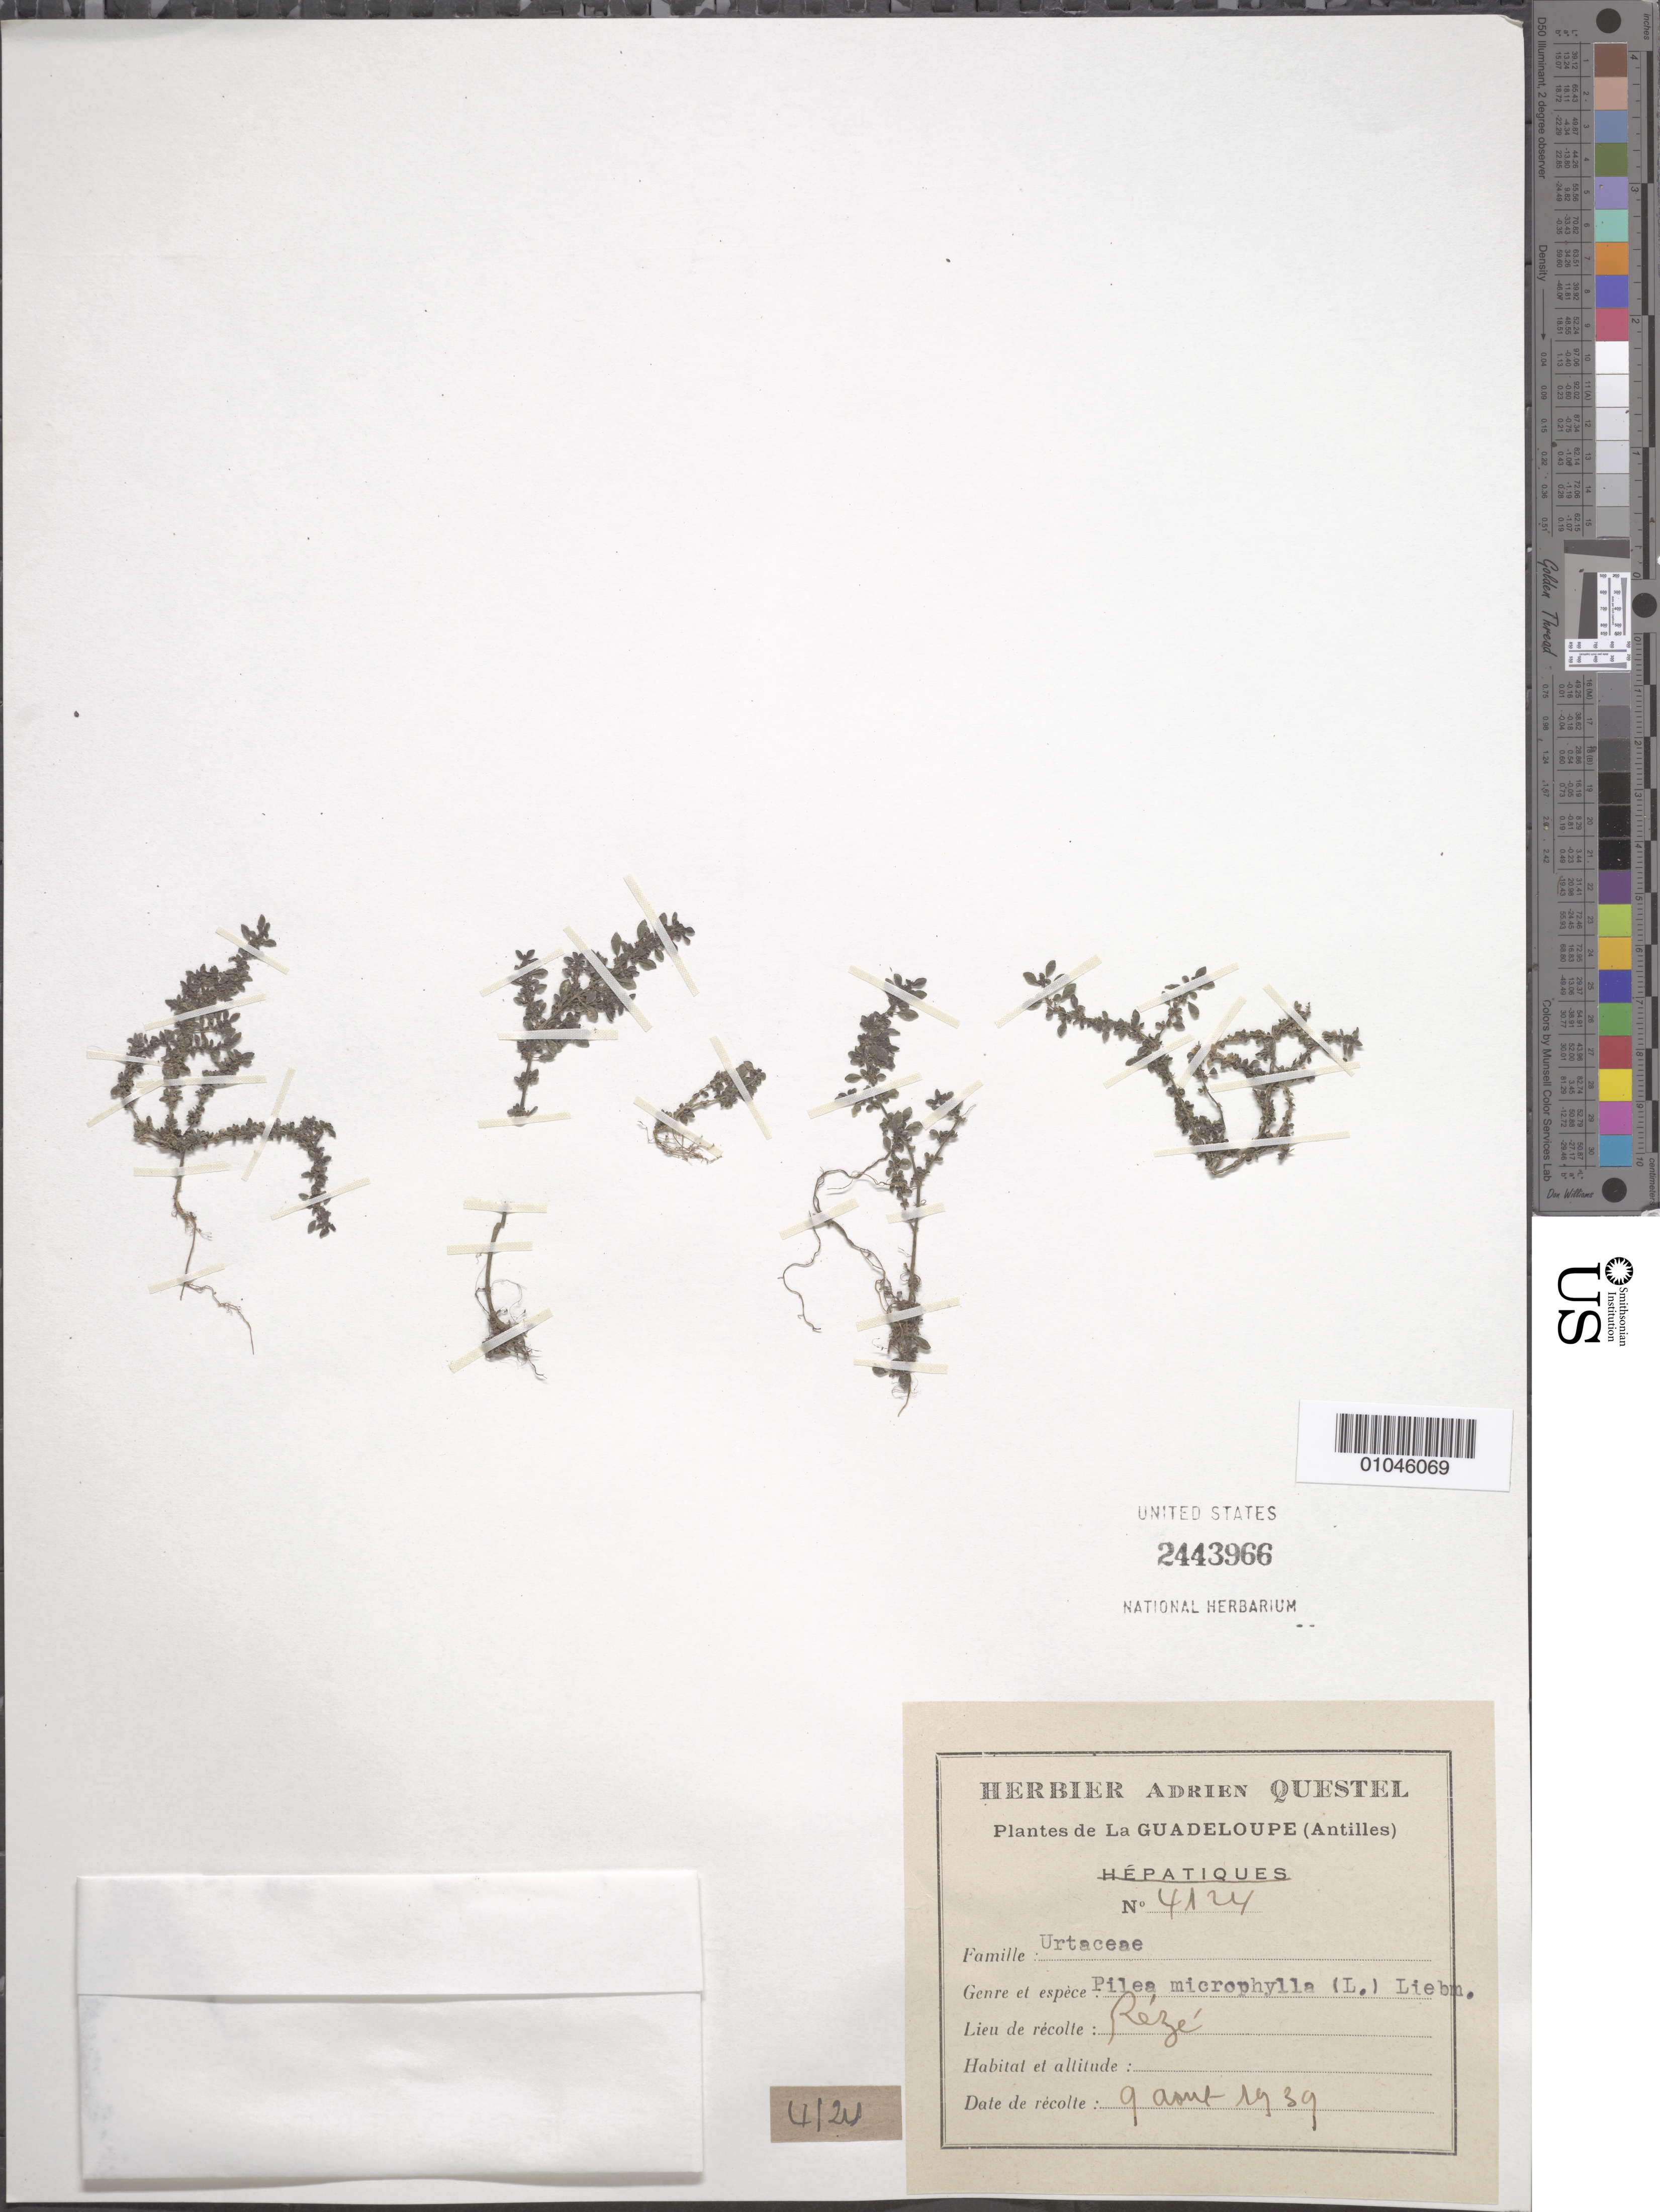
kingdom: Plantae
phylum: Tracheophyta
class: Magnoliopsida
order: Rosales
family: Urticaceae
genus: Pilea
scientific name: Pilea microphylla var. microphylla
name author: (L.) Liebm.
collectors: A. Questel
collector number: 4124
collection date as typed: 09 Aug 1939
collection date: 1939-08-09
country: Guadeloupe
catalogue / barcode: US 2443966